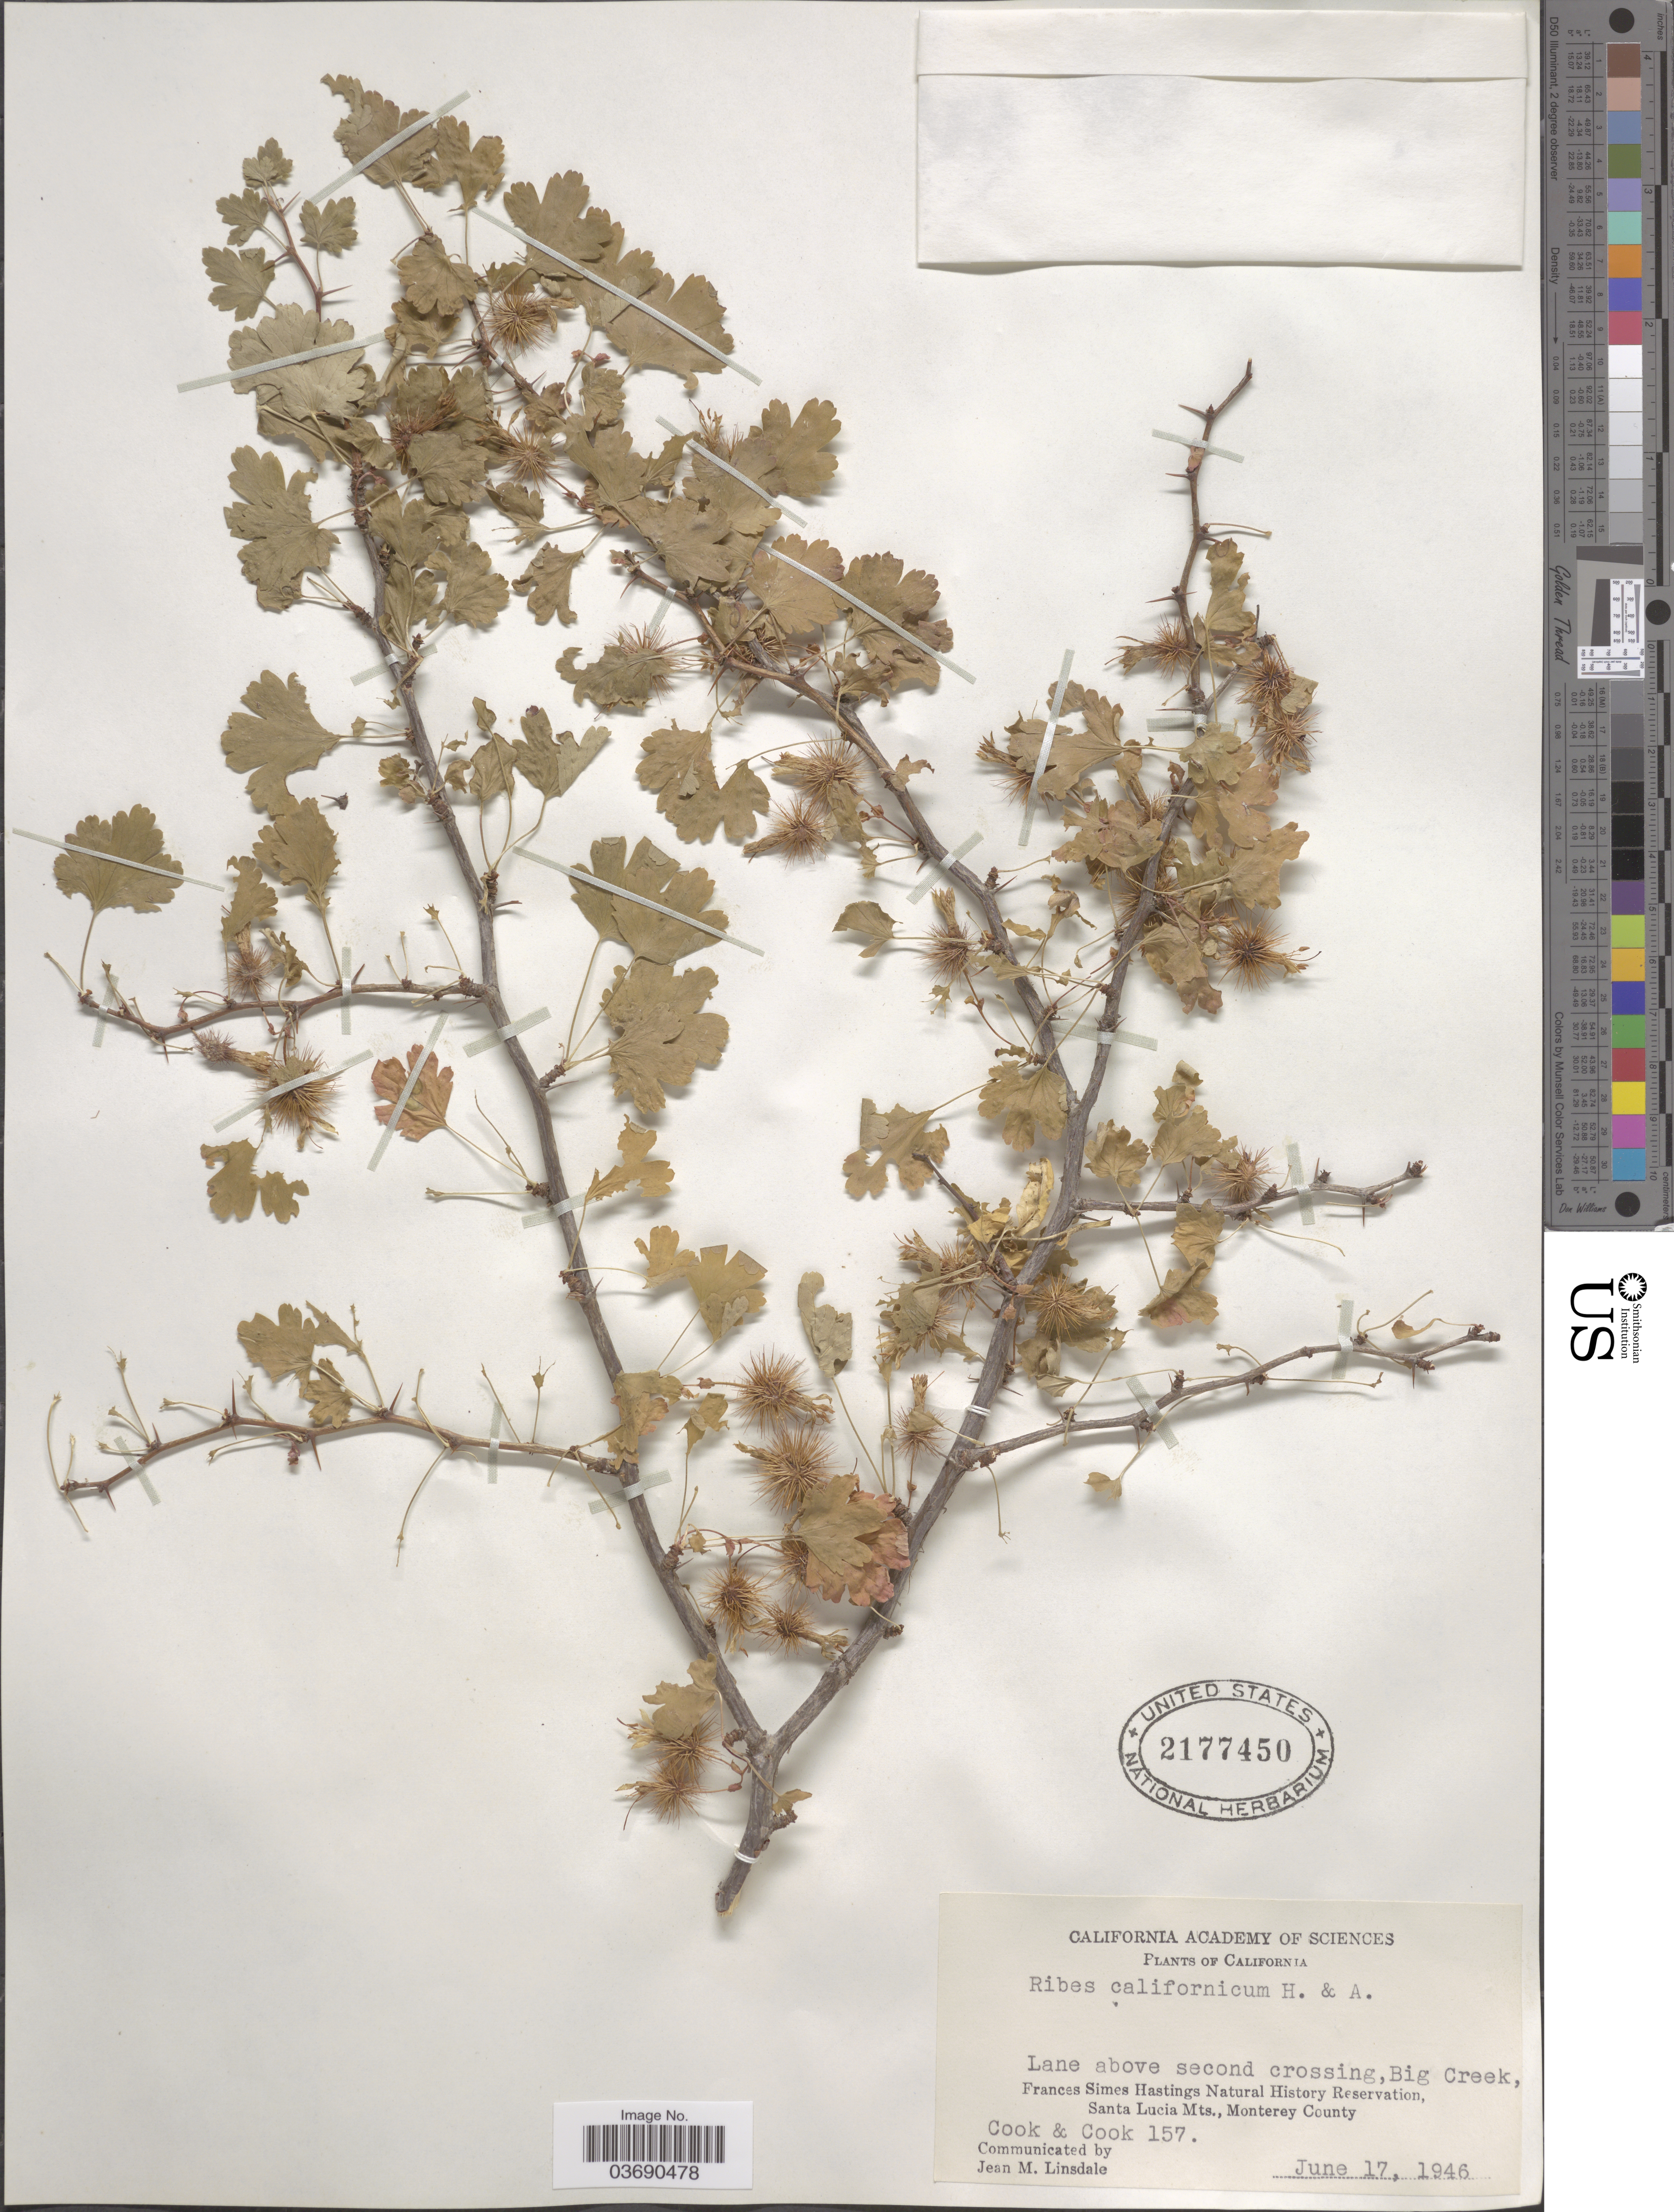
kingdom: Plantae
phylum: Tracheophyta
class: Magnoliopsida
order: Saxifragales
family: Grossulariaceae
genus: Ribes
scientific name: Ribes californicum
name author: Hook. & Arn.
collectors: Cook, -- & Cook, --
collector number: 157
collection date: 1946-06-17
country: United States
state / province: California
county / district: Monterey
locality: Lane above second crossing, Big Creek, Frances Simes Hastings Natural History Reservation, Santa Lucia Mts., Monterey County.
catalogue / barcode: US 2177450